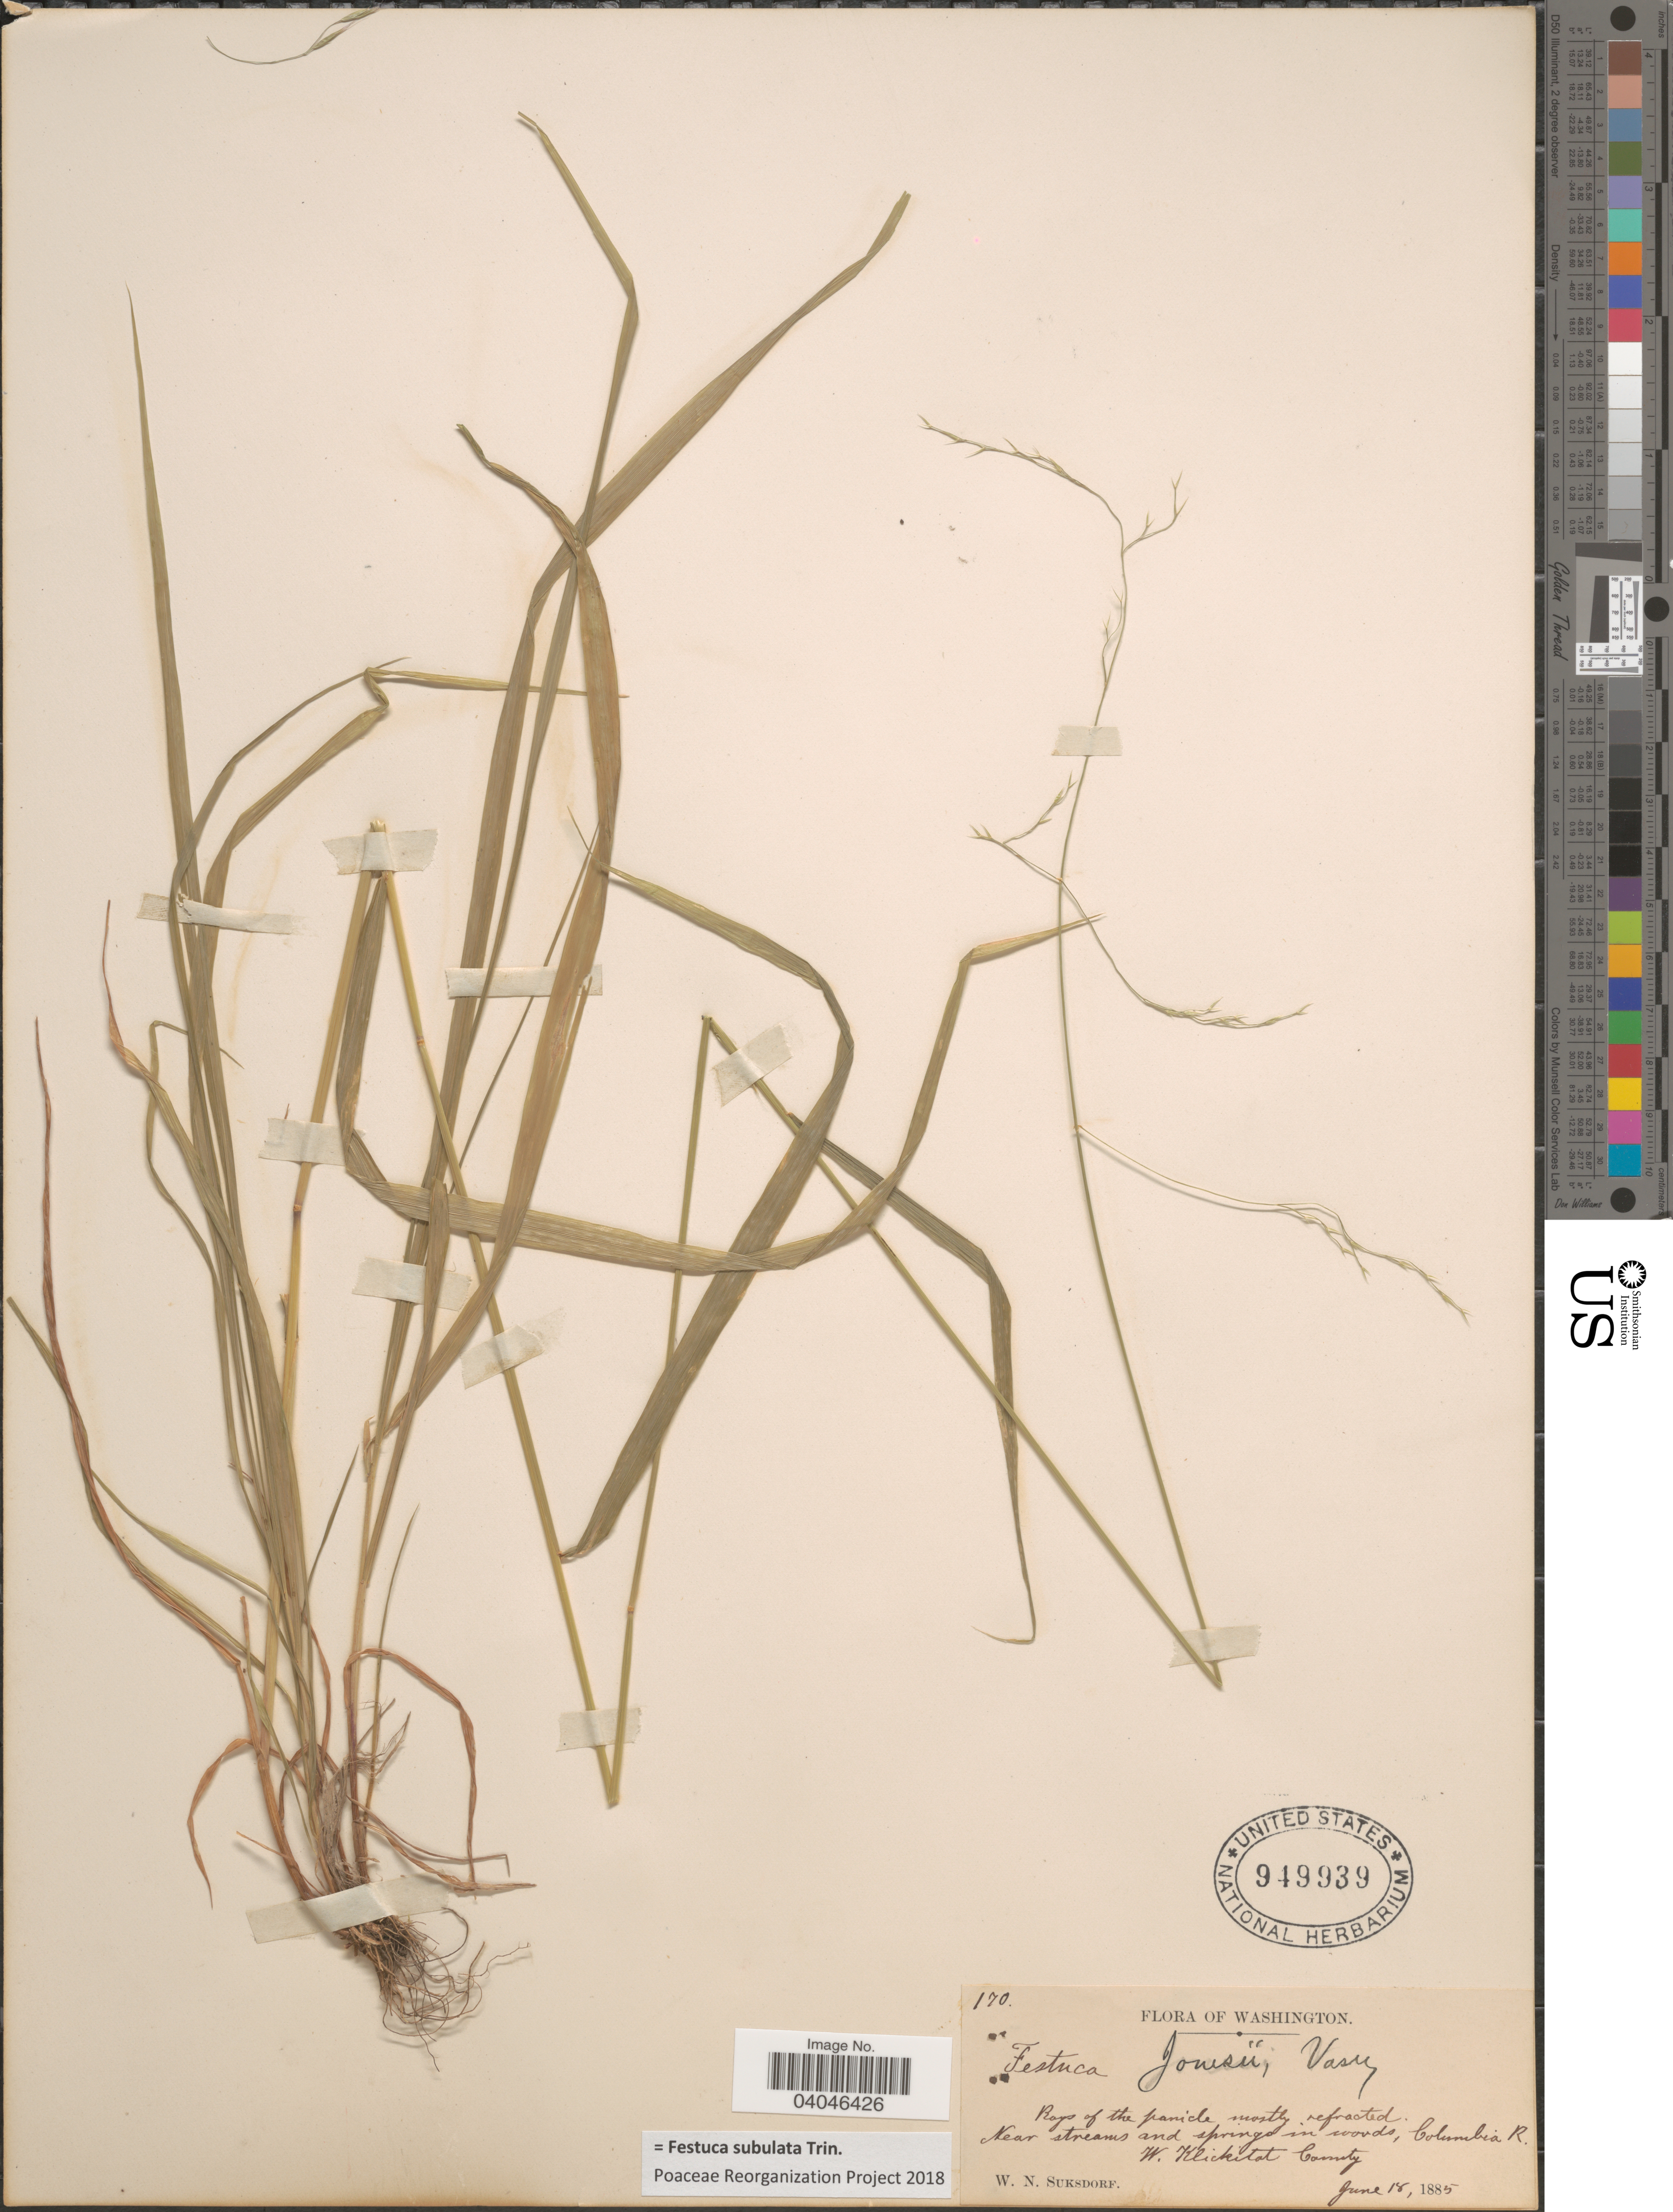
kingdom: Plantae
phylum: Tracheophyta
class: Liliopsida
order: Poales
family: Poaceae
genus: Festuca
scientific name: Festuca subulata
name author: Trin.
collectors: W. N. Suksdorf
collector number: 170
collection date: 1885-06-18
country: United States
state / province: Washington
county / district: Klickitat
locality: Columbia R. W. Klickitat County.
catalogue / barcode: US 949939